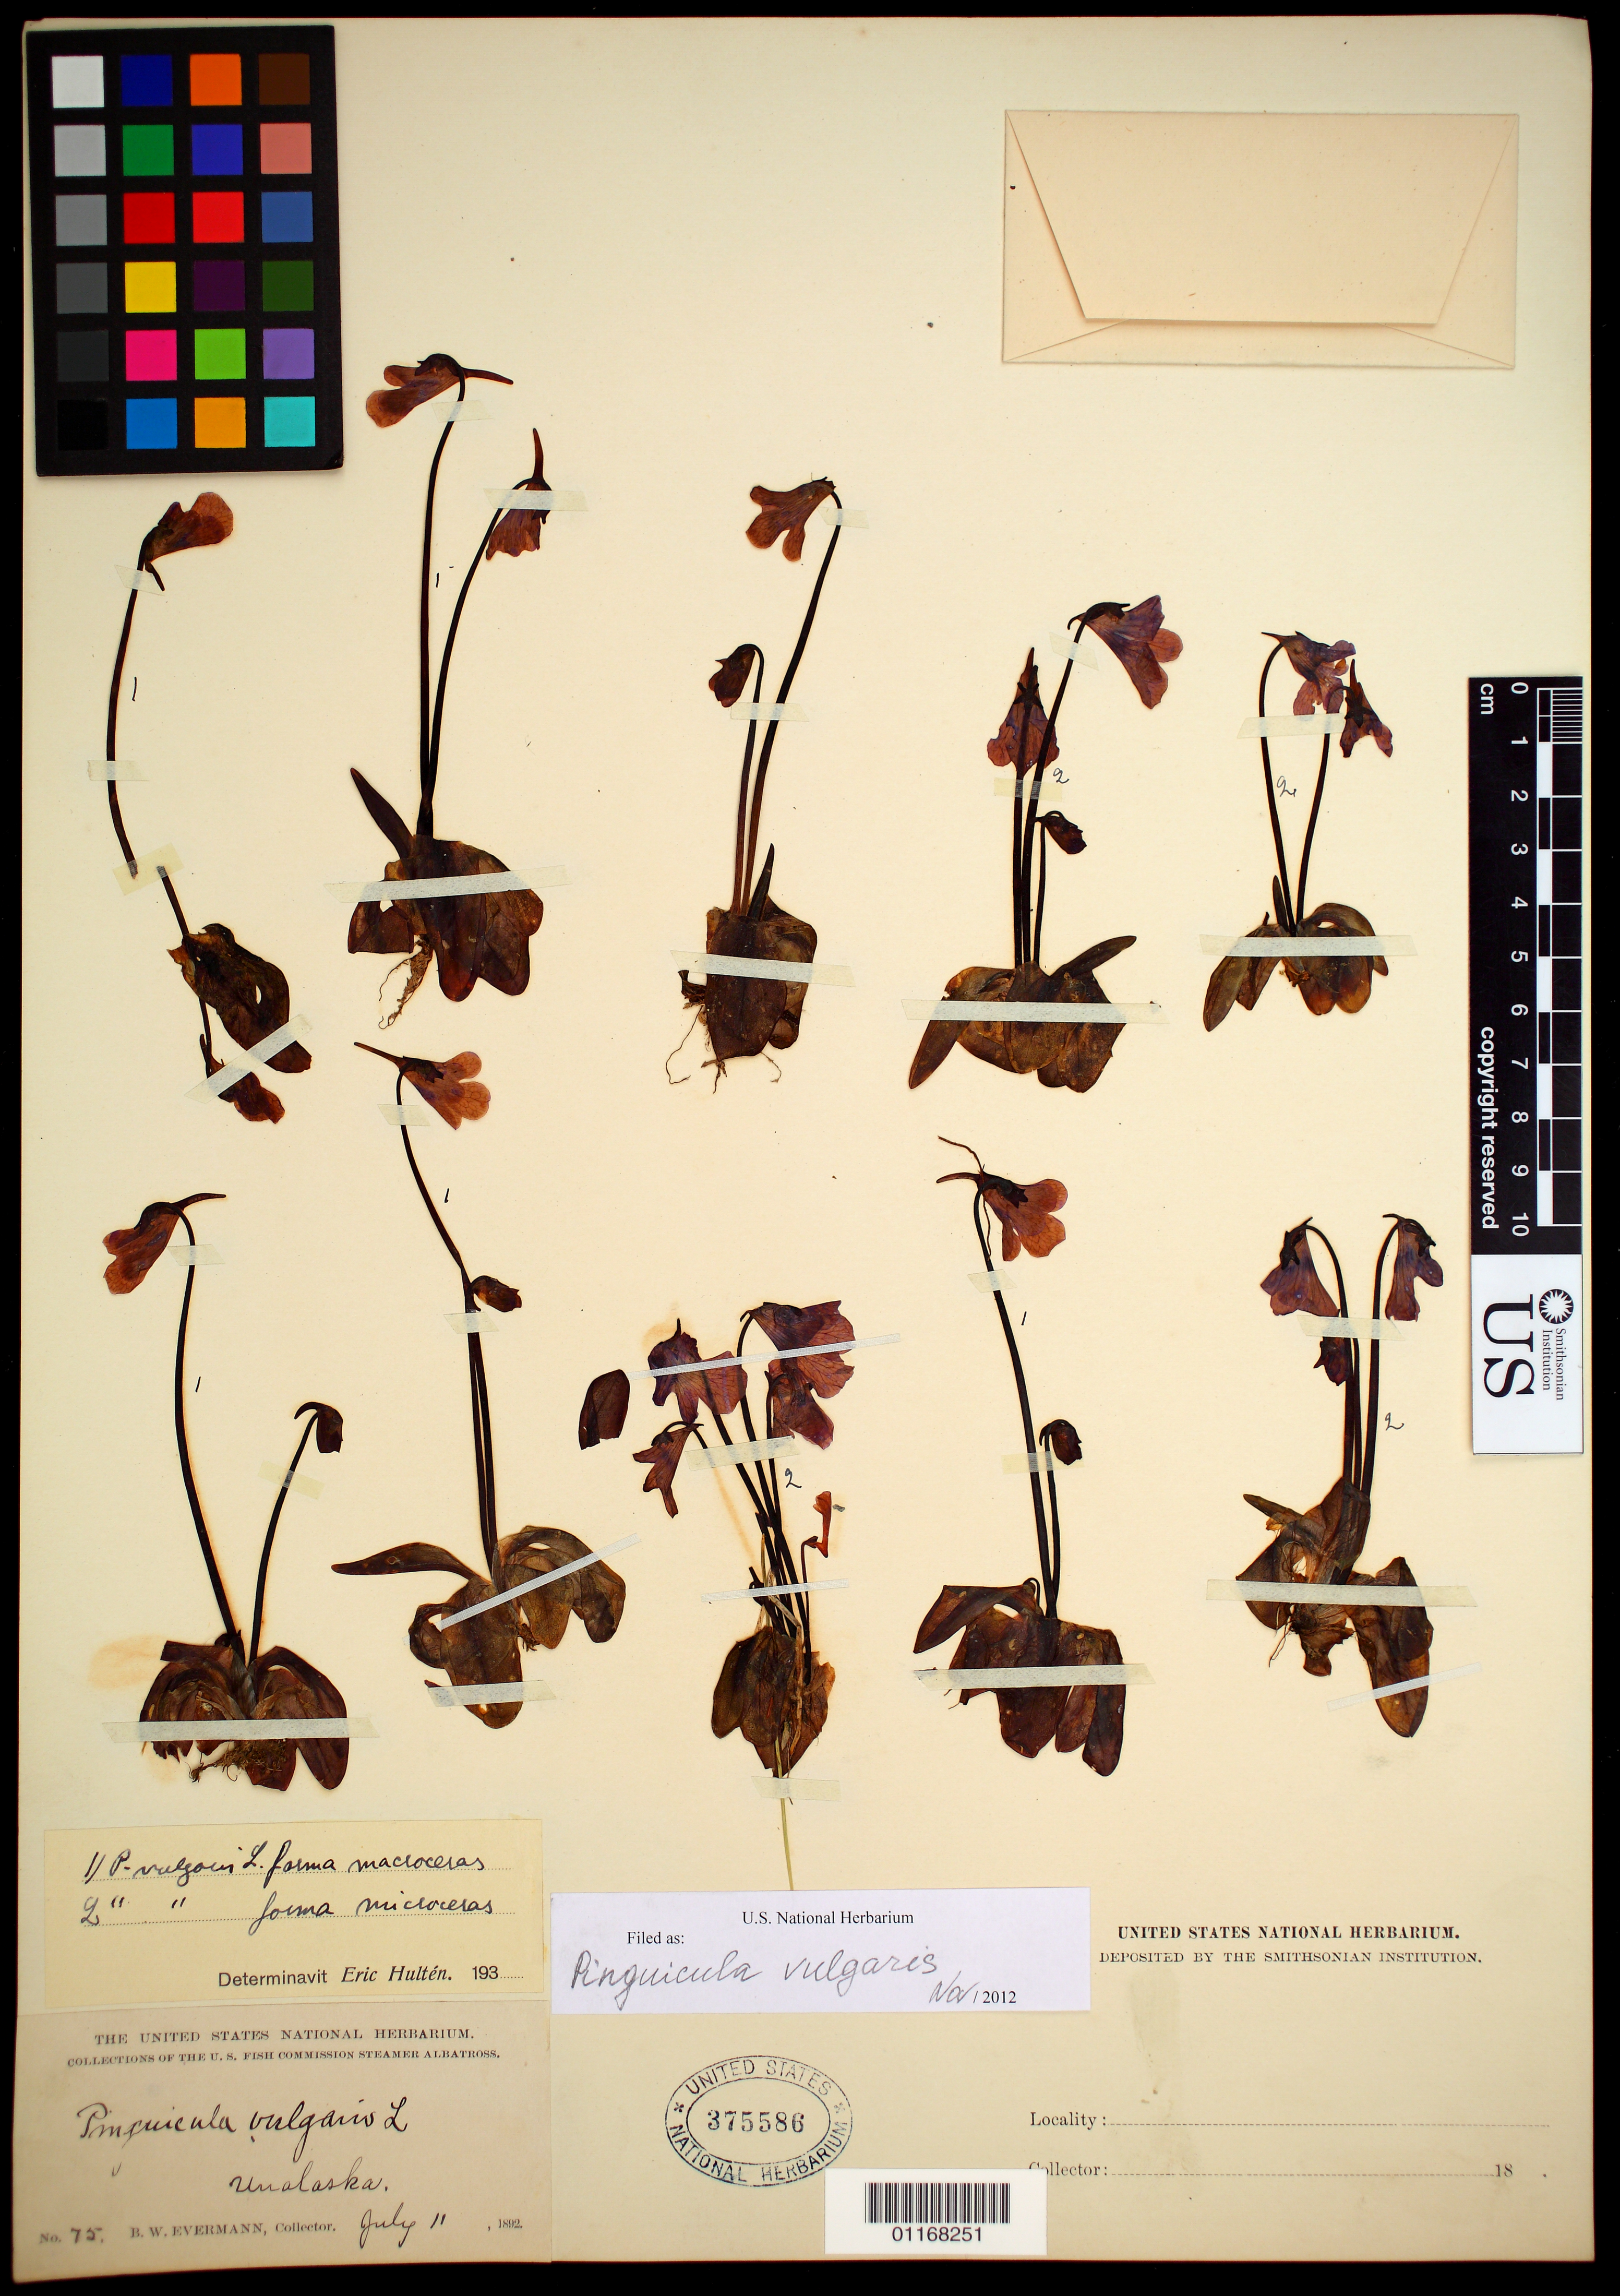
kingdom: Plantae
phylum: Tracheophyta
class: Magnoliopsida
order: Lamiales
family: Lentibulariaceae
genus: Pinguicula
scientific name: Pinguicula vulgaris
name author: L.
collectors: B. W. Evermann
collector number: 75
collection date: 1893-07-11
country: United States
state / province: Alaska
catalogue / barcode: US 375586